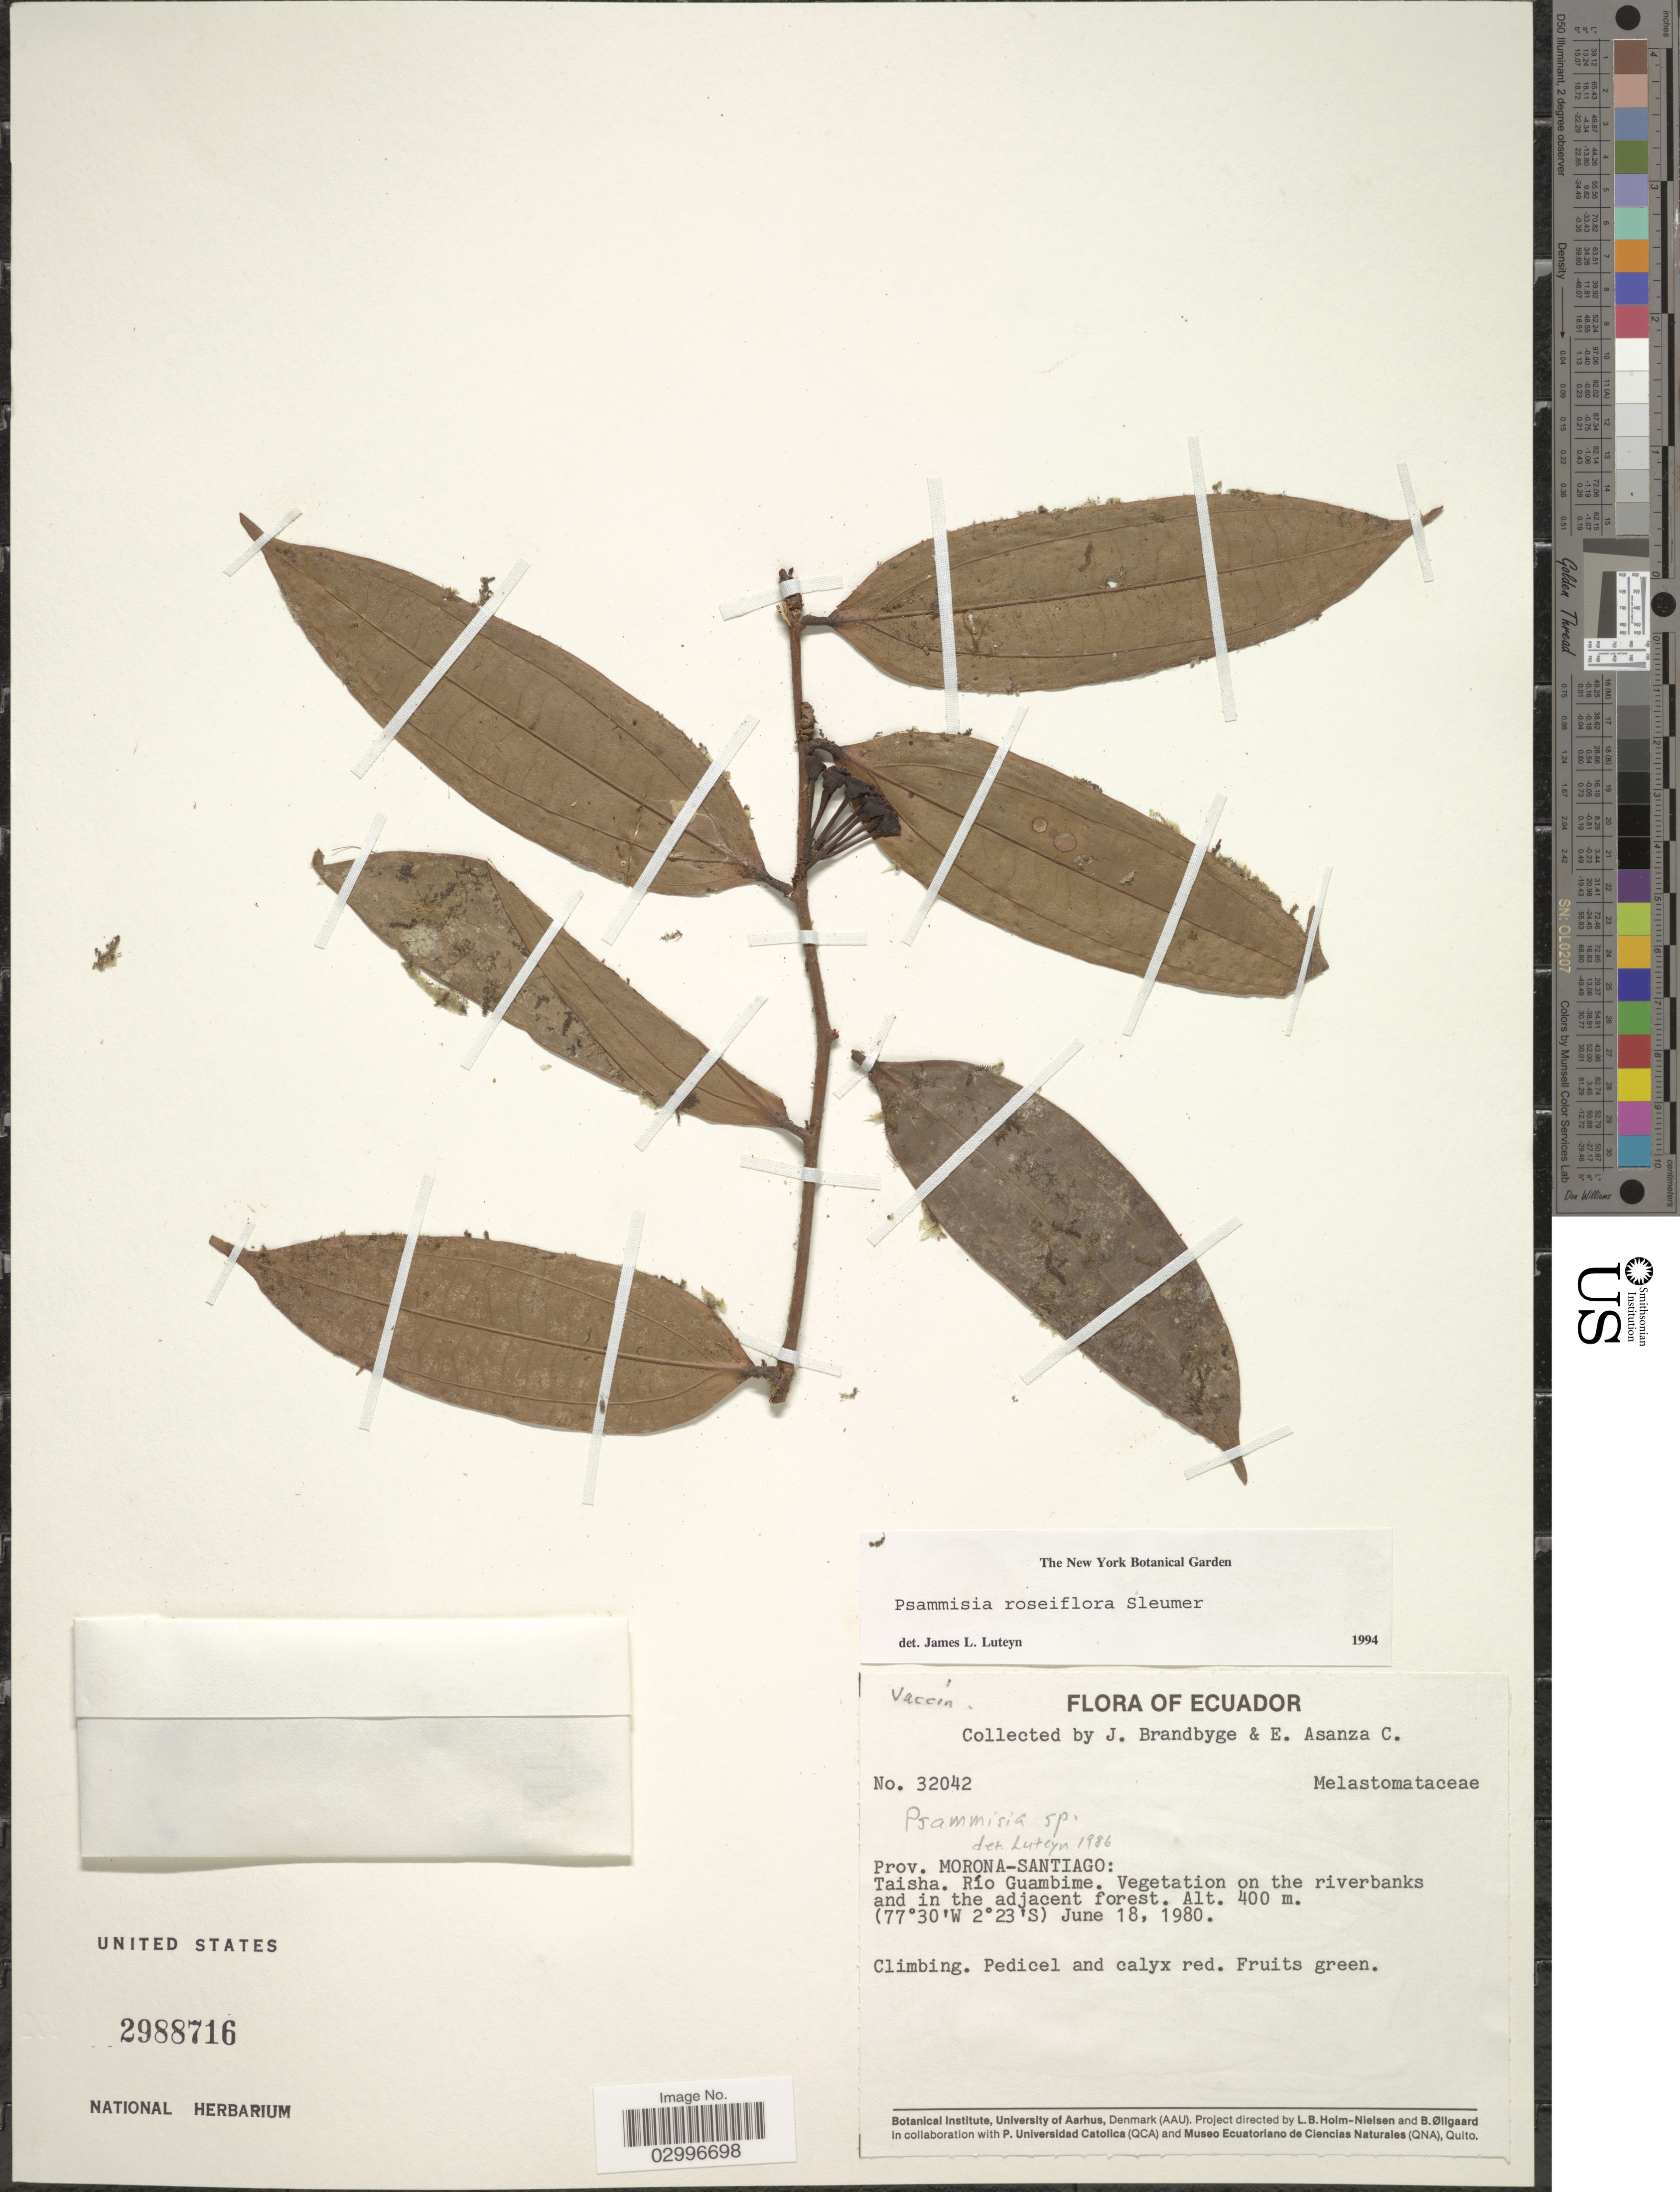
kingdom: Plantae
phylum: Tracheophyta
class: Magnoliopsida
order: Ericales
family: Ericaceae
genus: Psammisia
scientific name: Psammisia roseiflora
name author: Sleumer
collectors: J. Brandbyge & E. Asanza C.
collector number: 32042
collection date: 1980-06-18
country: Ecuador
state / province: Morona-Santiago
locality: Taisha. Rio Guambime. Vegetation on the riverbanks and in the adjacent forest.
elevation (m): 400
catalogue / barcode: US 2988716